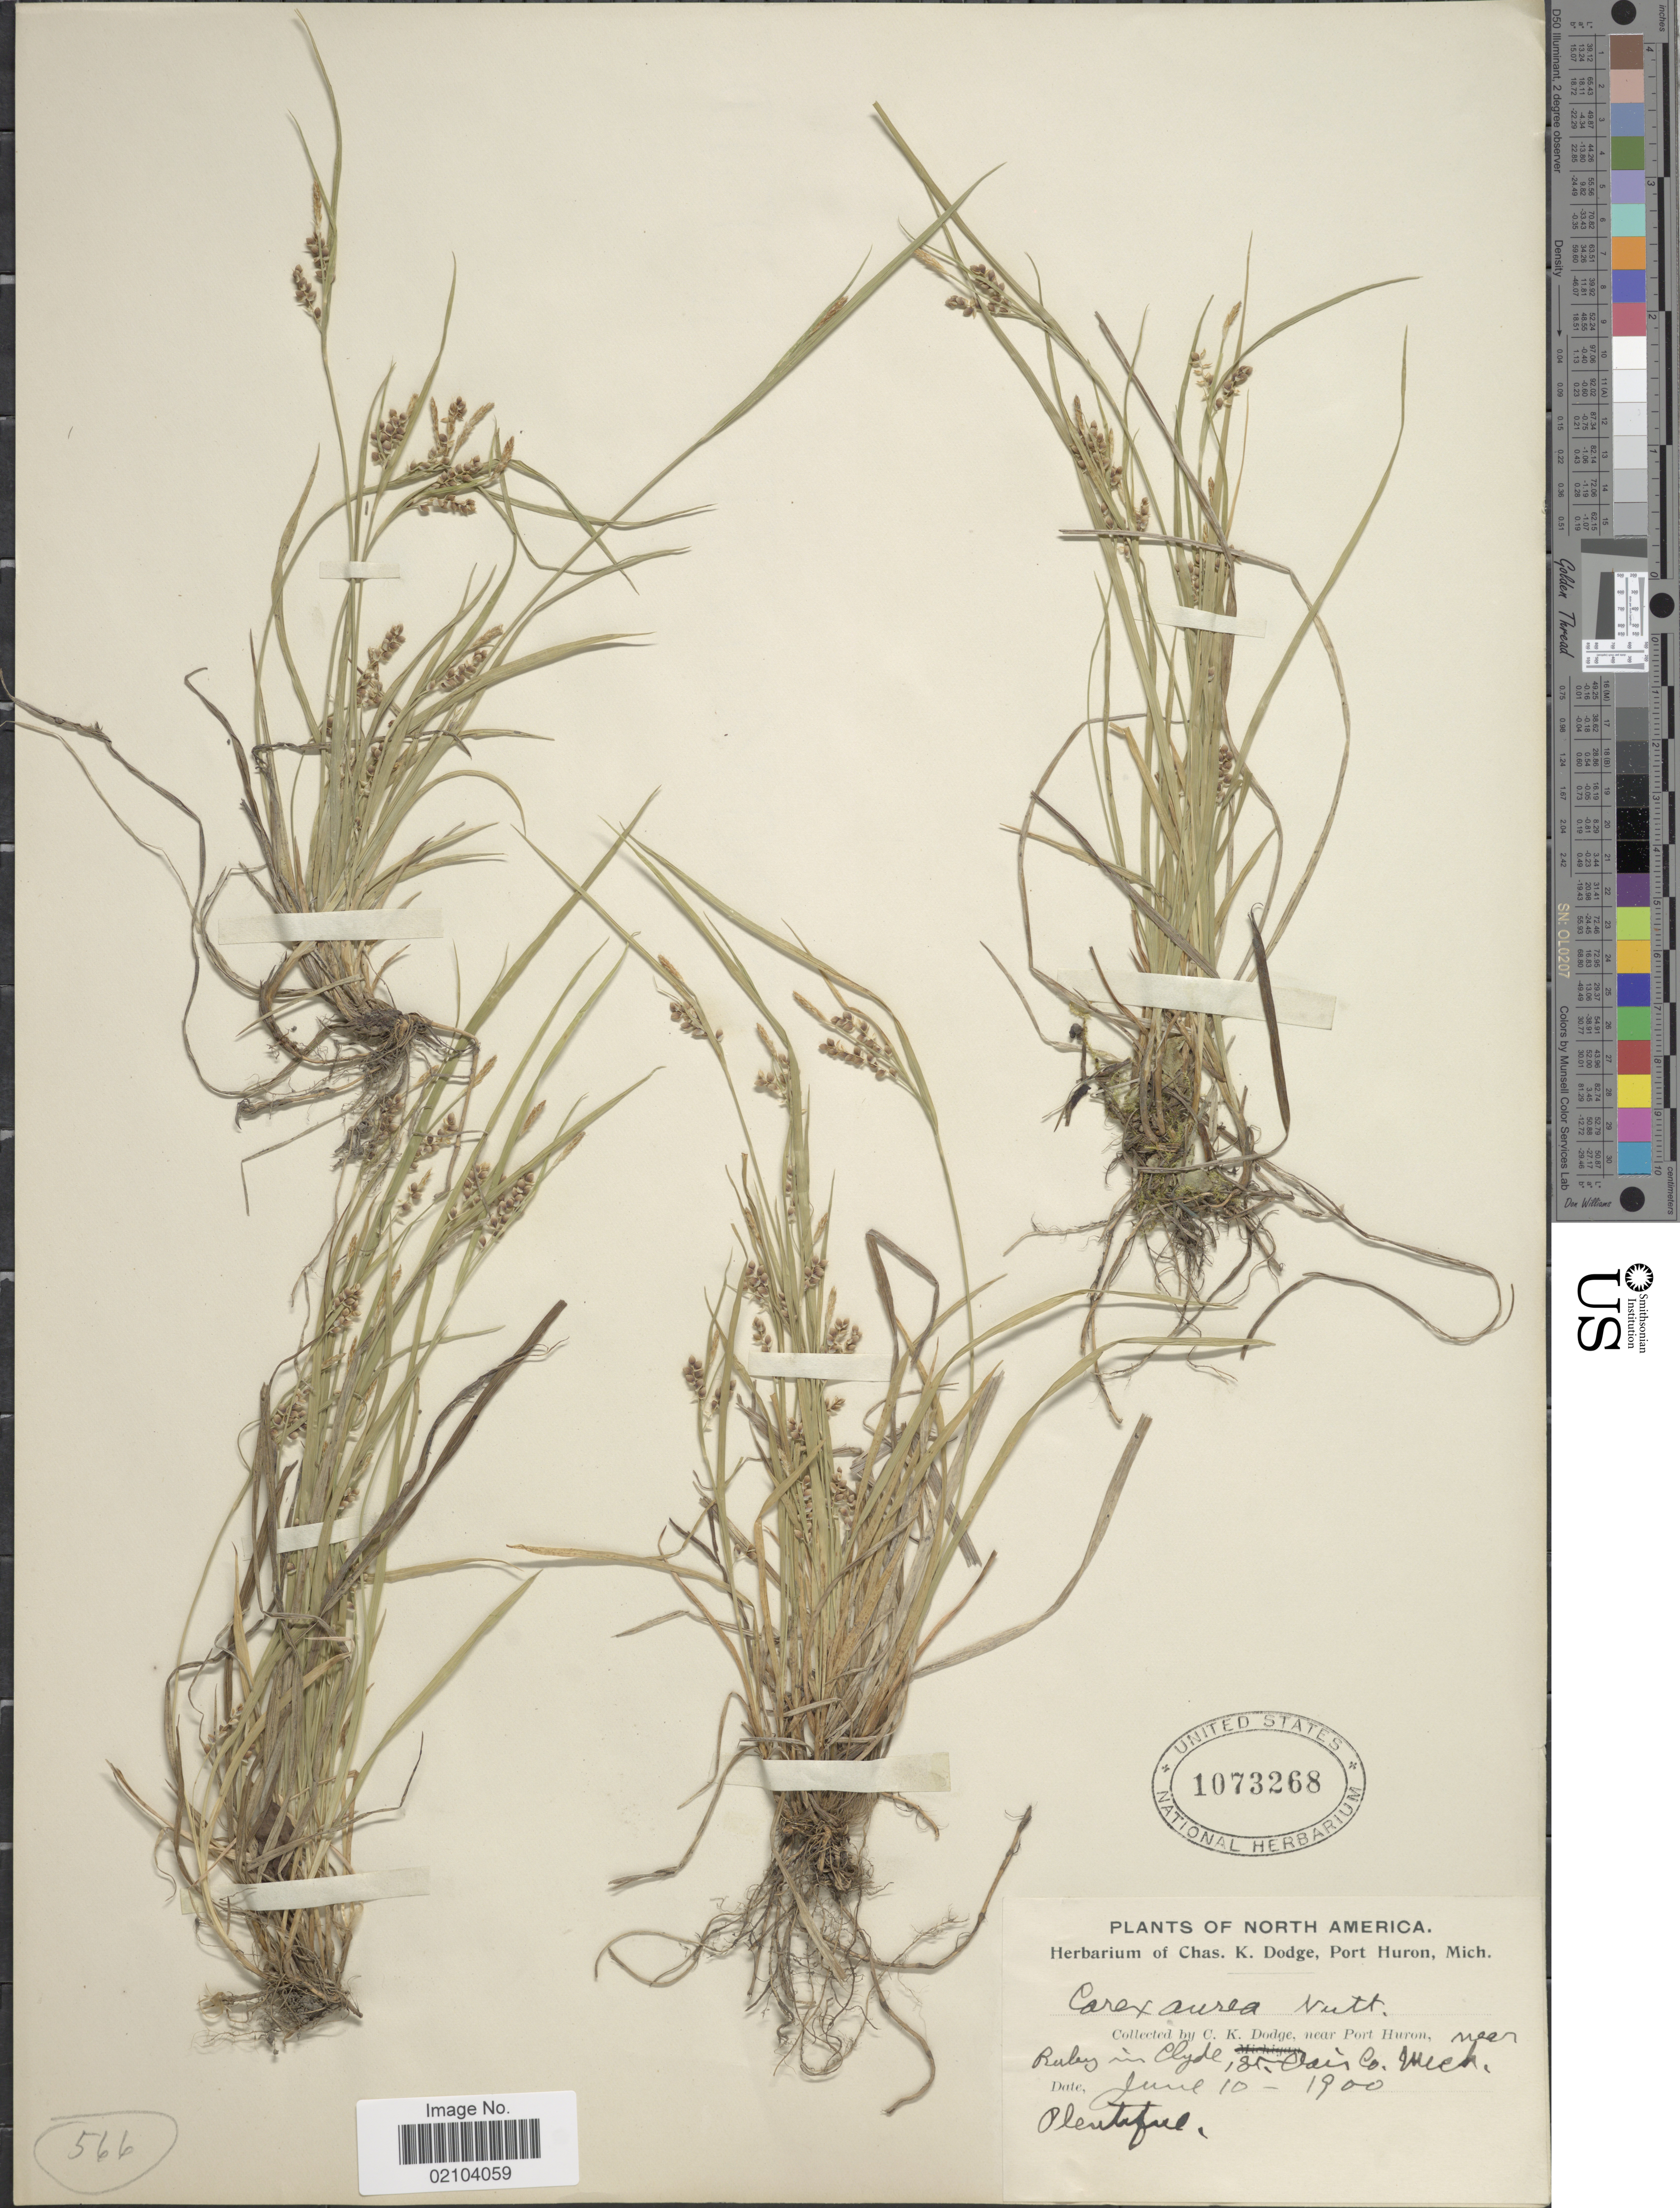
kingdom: Plantae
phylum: Tracheophyta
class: Liliopsida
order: Poales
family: Cyperaceae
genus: Carex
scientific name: Carex aurea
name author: Nutt.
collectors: C. K. Dodge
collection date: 1900-06-10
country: United States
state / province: Michigan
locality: Near Port Huron, near Ruby in Clyde, St. Clair Co., Mich.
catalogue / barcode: US 1073268